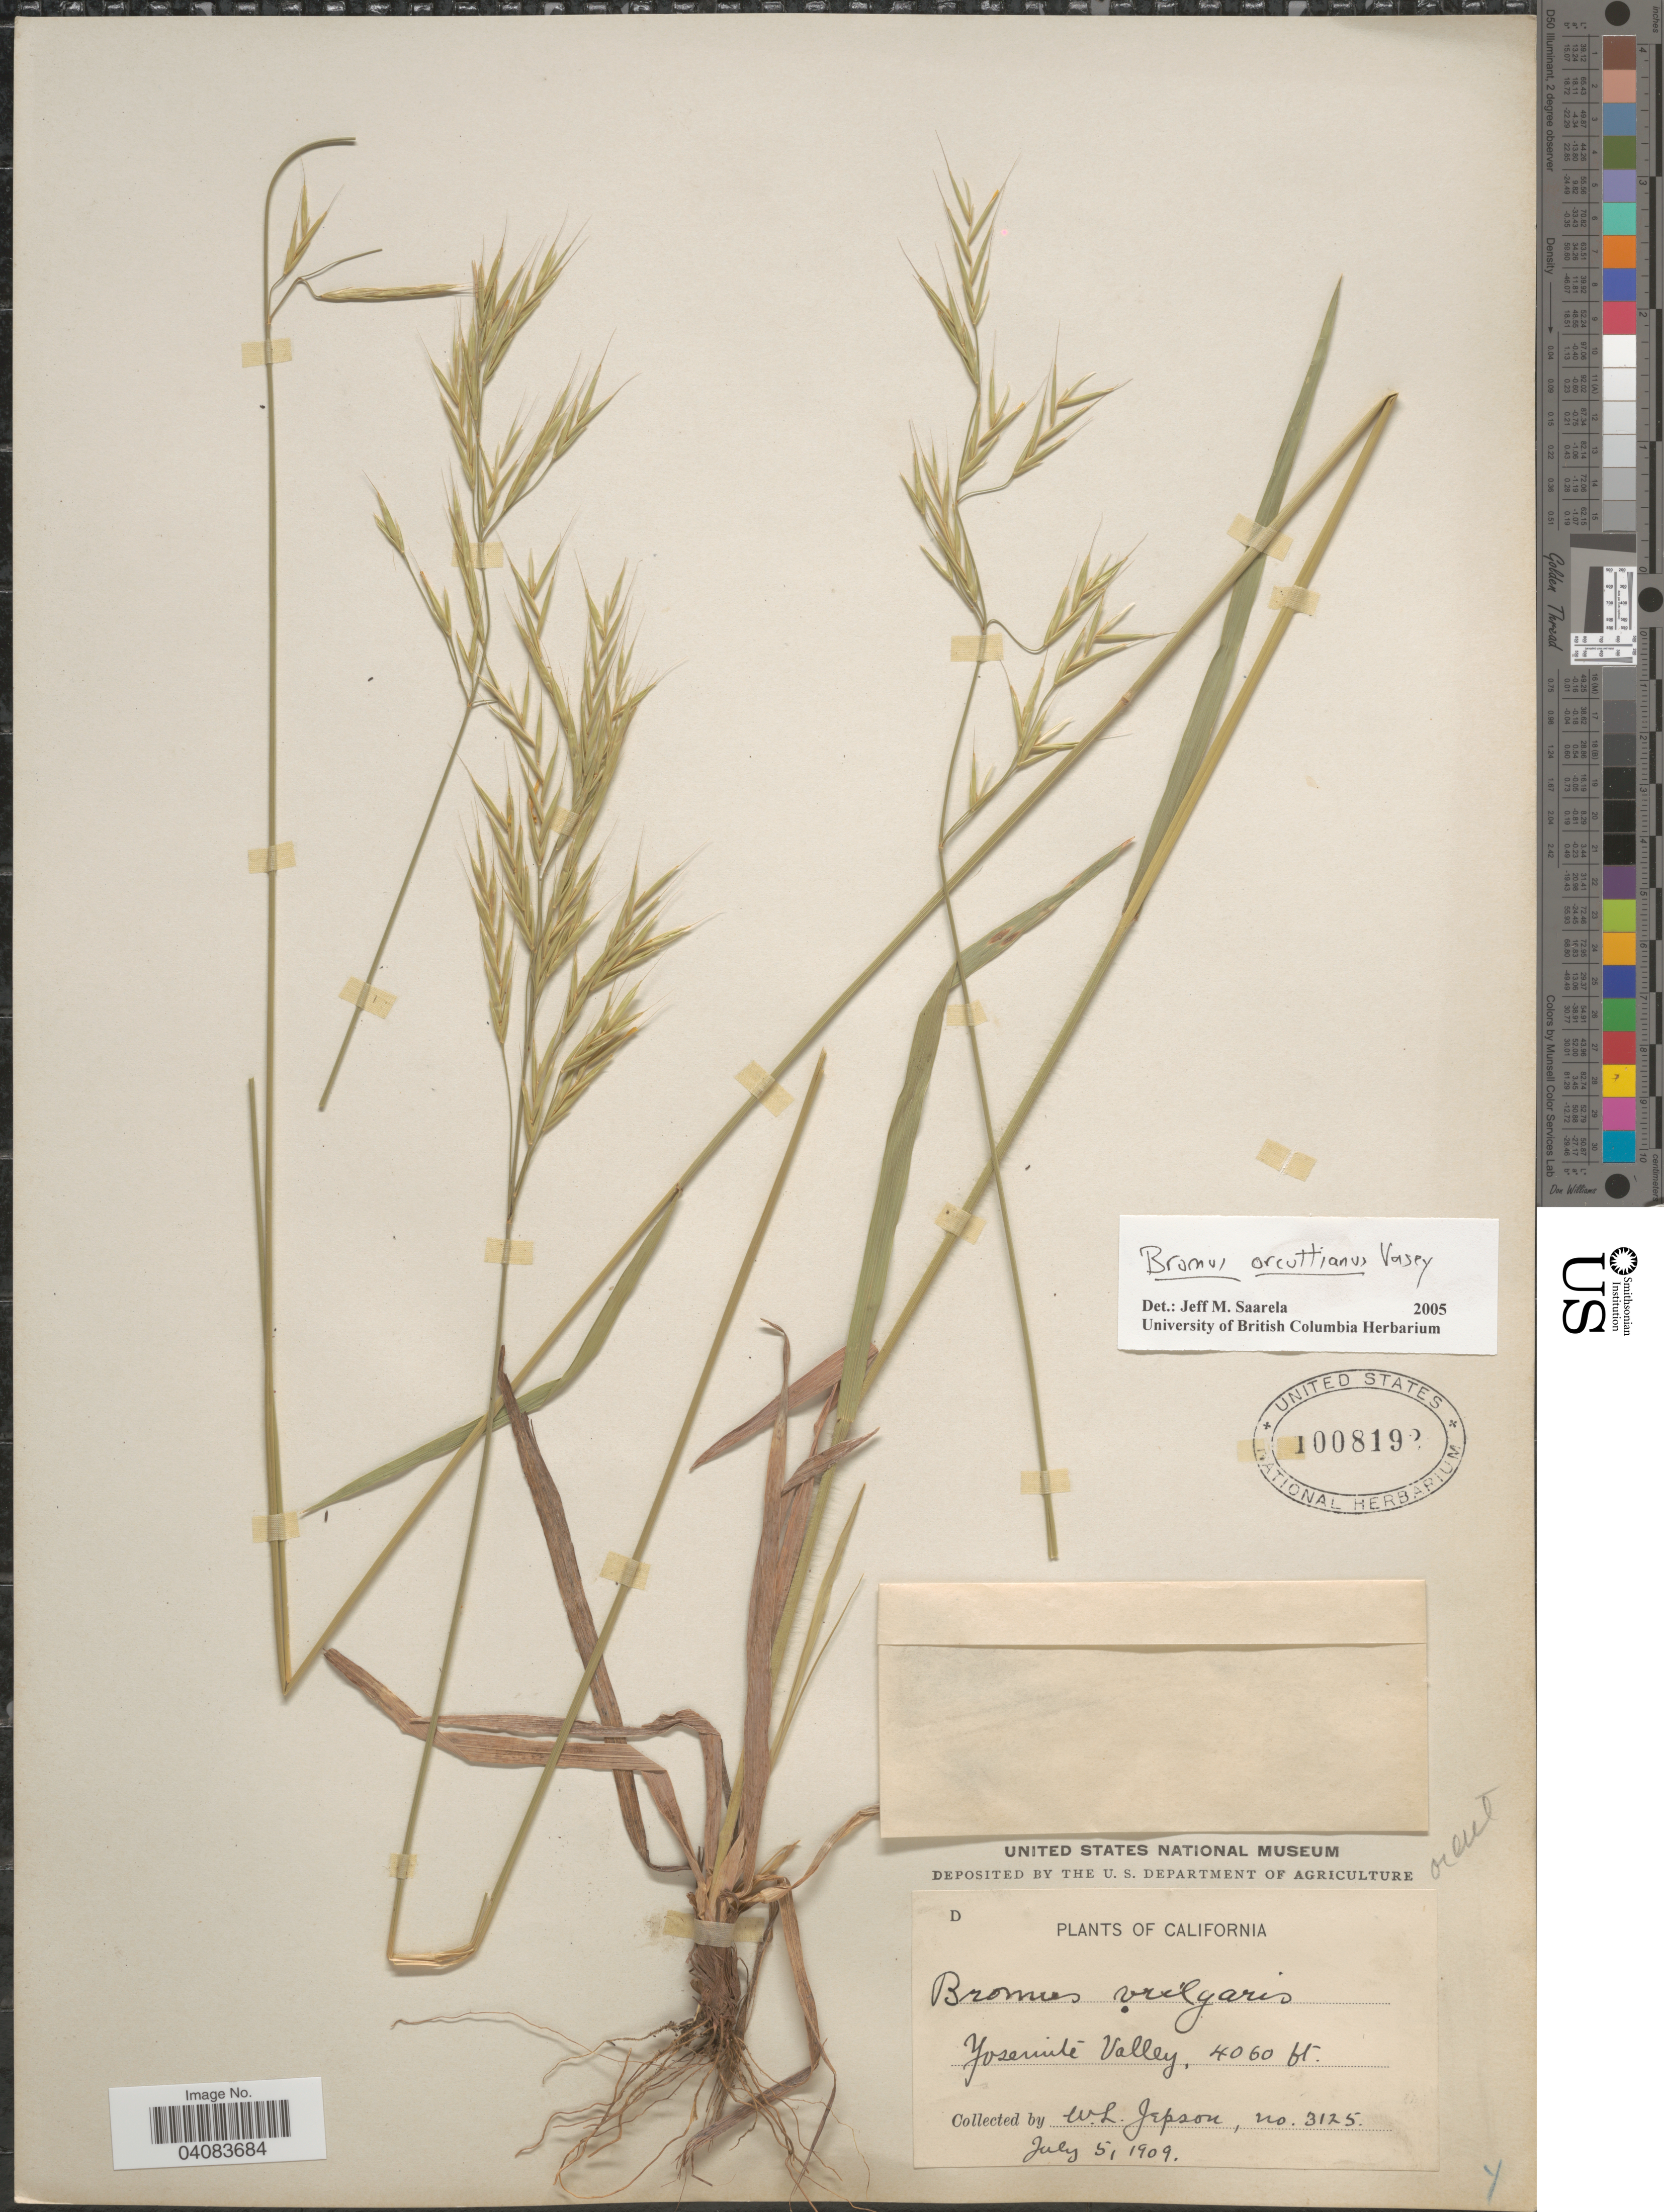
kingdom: Plantae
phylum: Tracheophyta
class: Liliopsida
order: Poales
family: Poaceae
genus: Bromus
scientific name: Bromus orcuttianus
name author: Vasey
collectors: W. L. Jepson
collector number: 3125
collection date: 1909-07-05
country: United States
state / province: California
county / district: Mariposa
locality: Yosemite Valley.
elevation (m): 1237